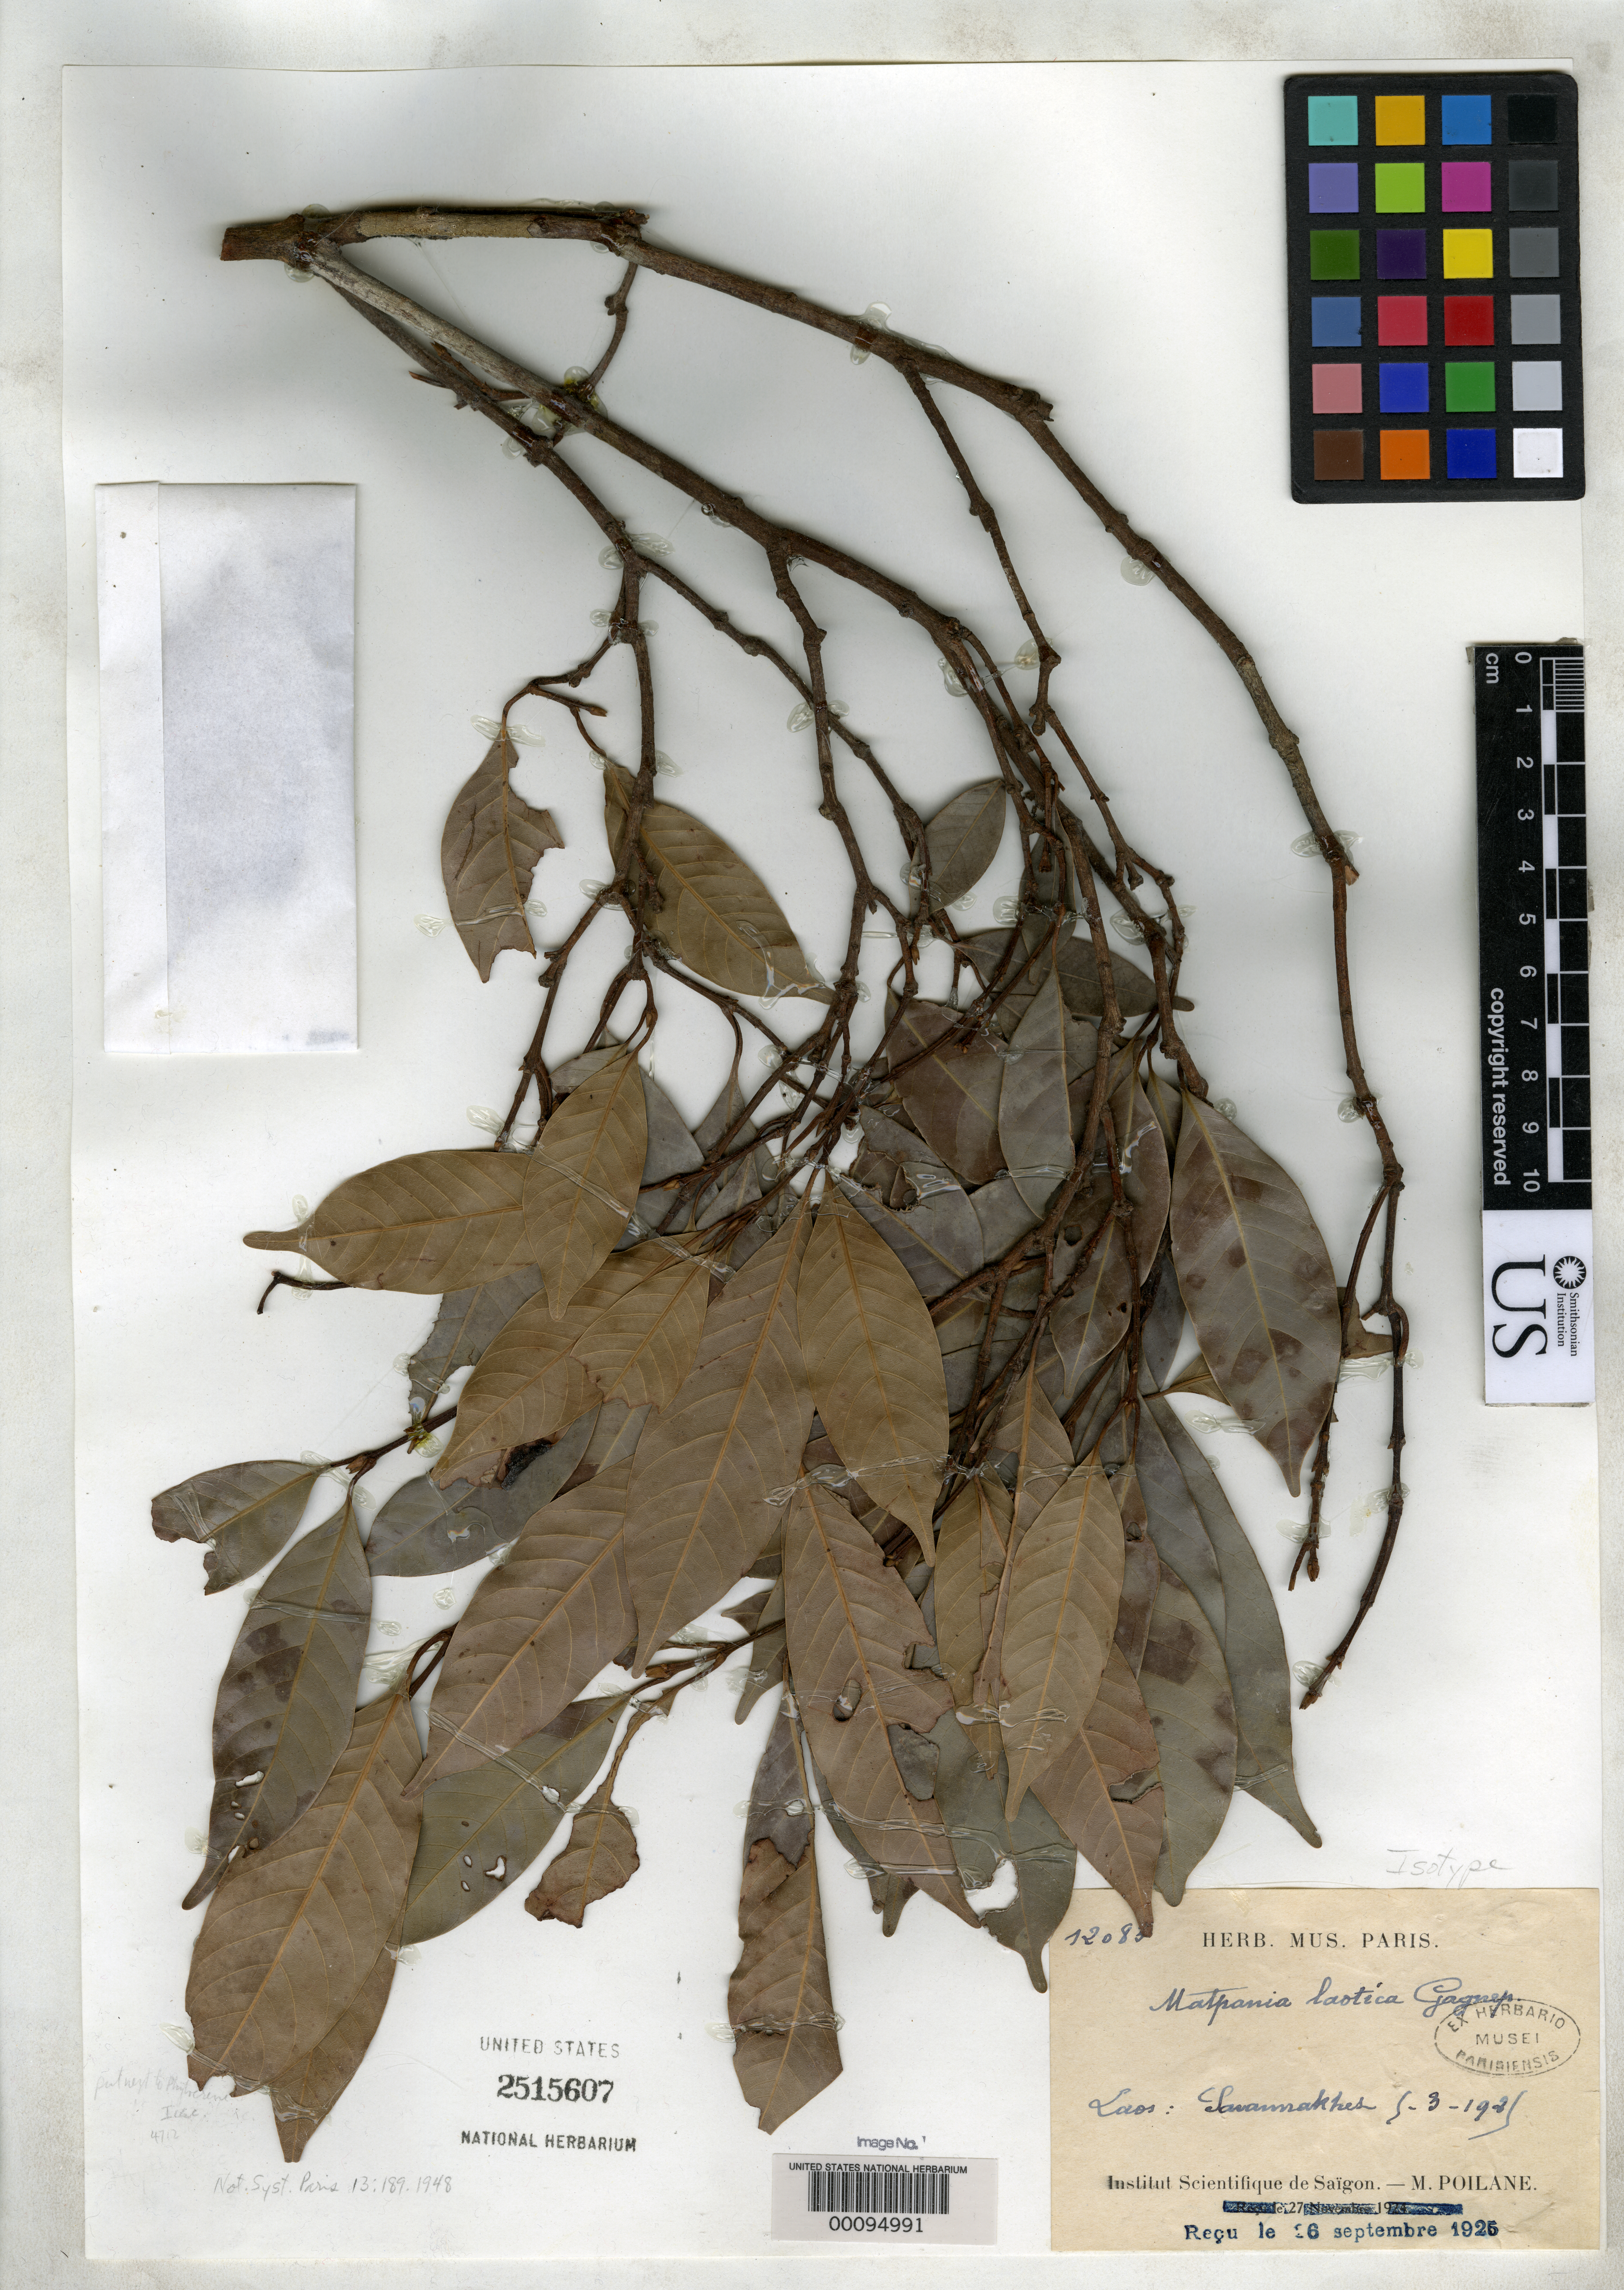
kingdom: Plantae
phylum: Tracheophyta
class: Magnoliopsida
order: Sapindales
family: Anacardiaceae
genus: Matpania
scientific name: Matpania laotica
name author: Gagnep.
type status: Isotype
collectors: E. Poilane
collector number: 12083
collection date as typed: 05 Mar 1925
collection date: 1925-03-05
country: Laos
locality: Savannakhet.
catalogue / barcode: US 2515607